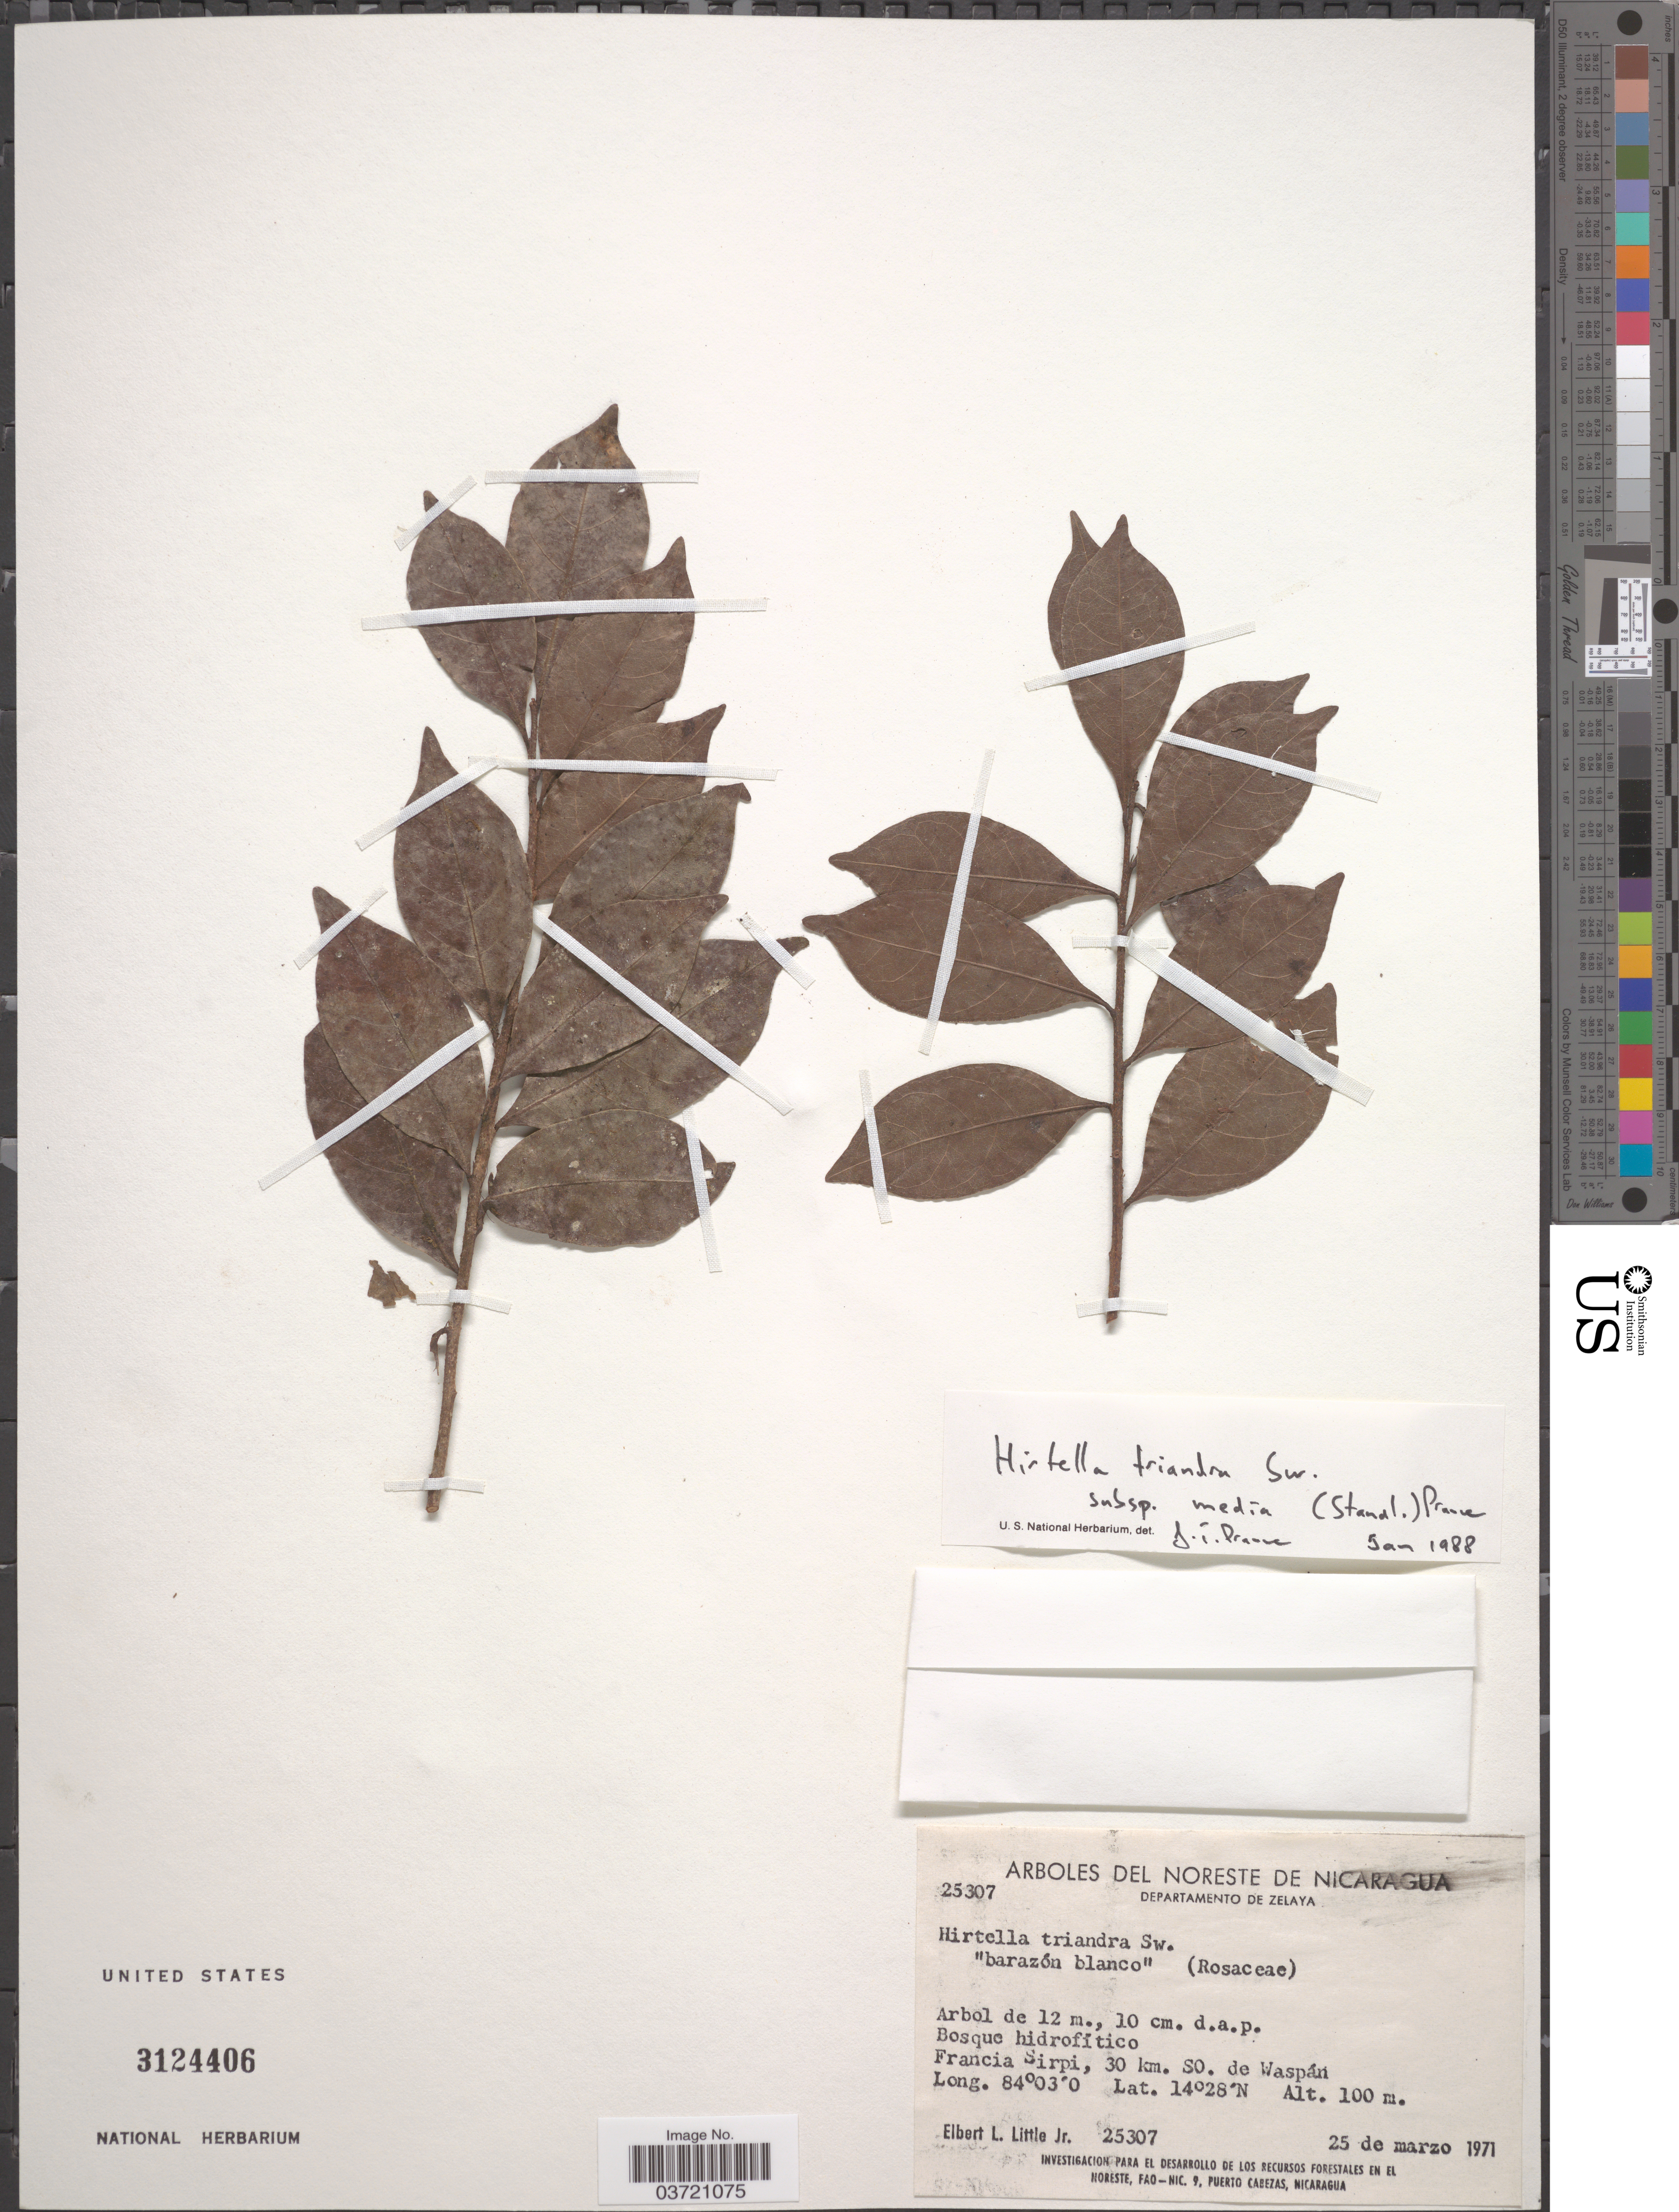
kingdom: Plantae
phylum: Tracheophyta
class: Magnoliopsida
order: Malpighiales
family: Chrysobalanaceae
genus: Hirtella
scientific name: Hirtella triandra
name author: Sw.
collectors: E. L. Little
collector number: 25307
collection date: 1971-03-25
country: Nicaragua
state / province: Atlántico Norte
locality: Noreste de Nicaragua. Departamento de Zelaya. Francia Sirpi, 30 km. SO. de Waspán.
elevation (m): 100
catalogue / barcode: US 3124406